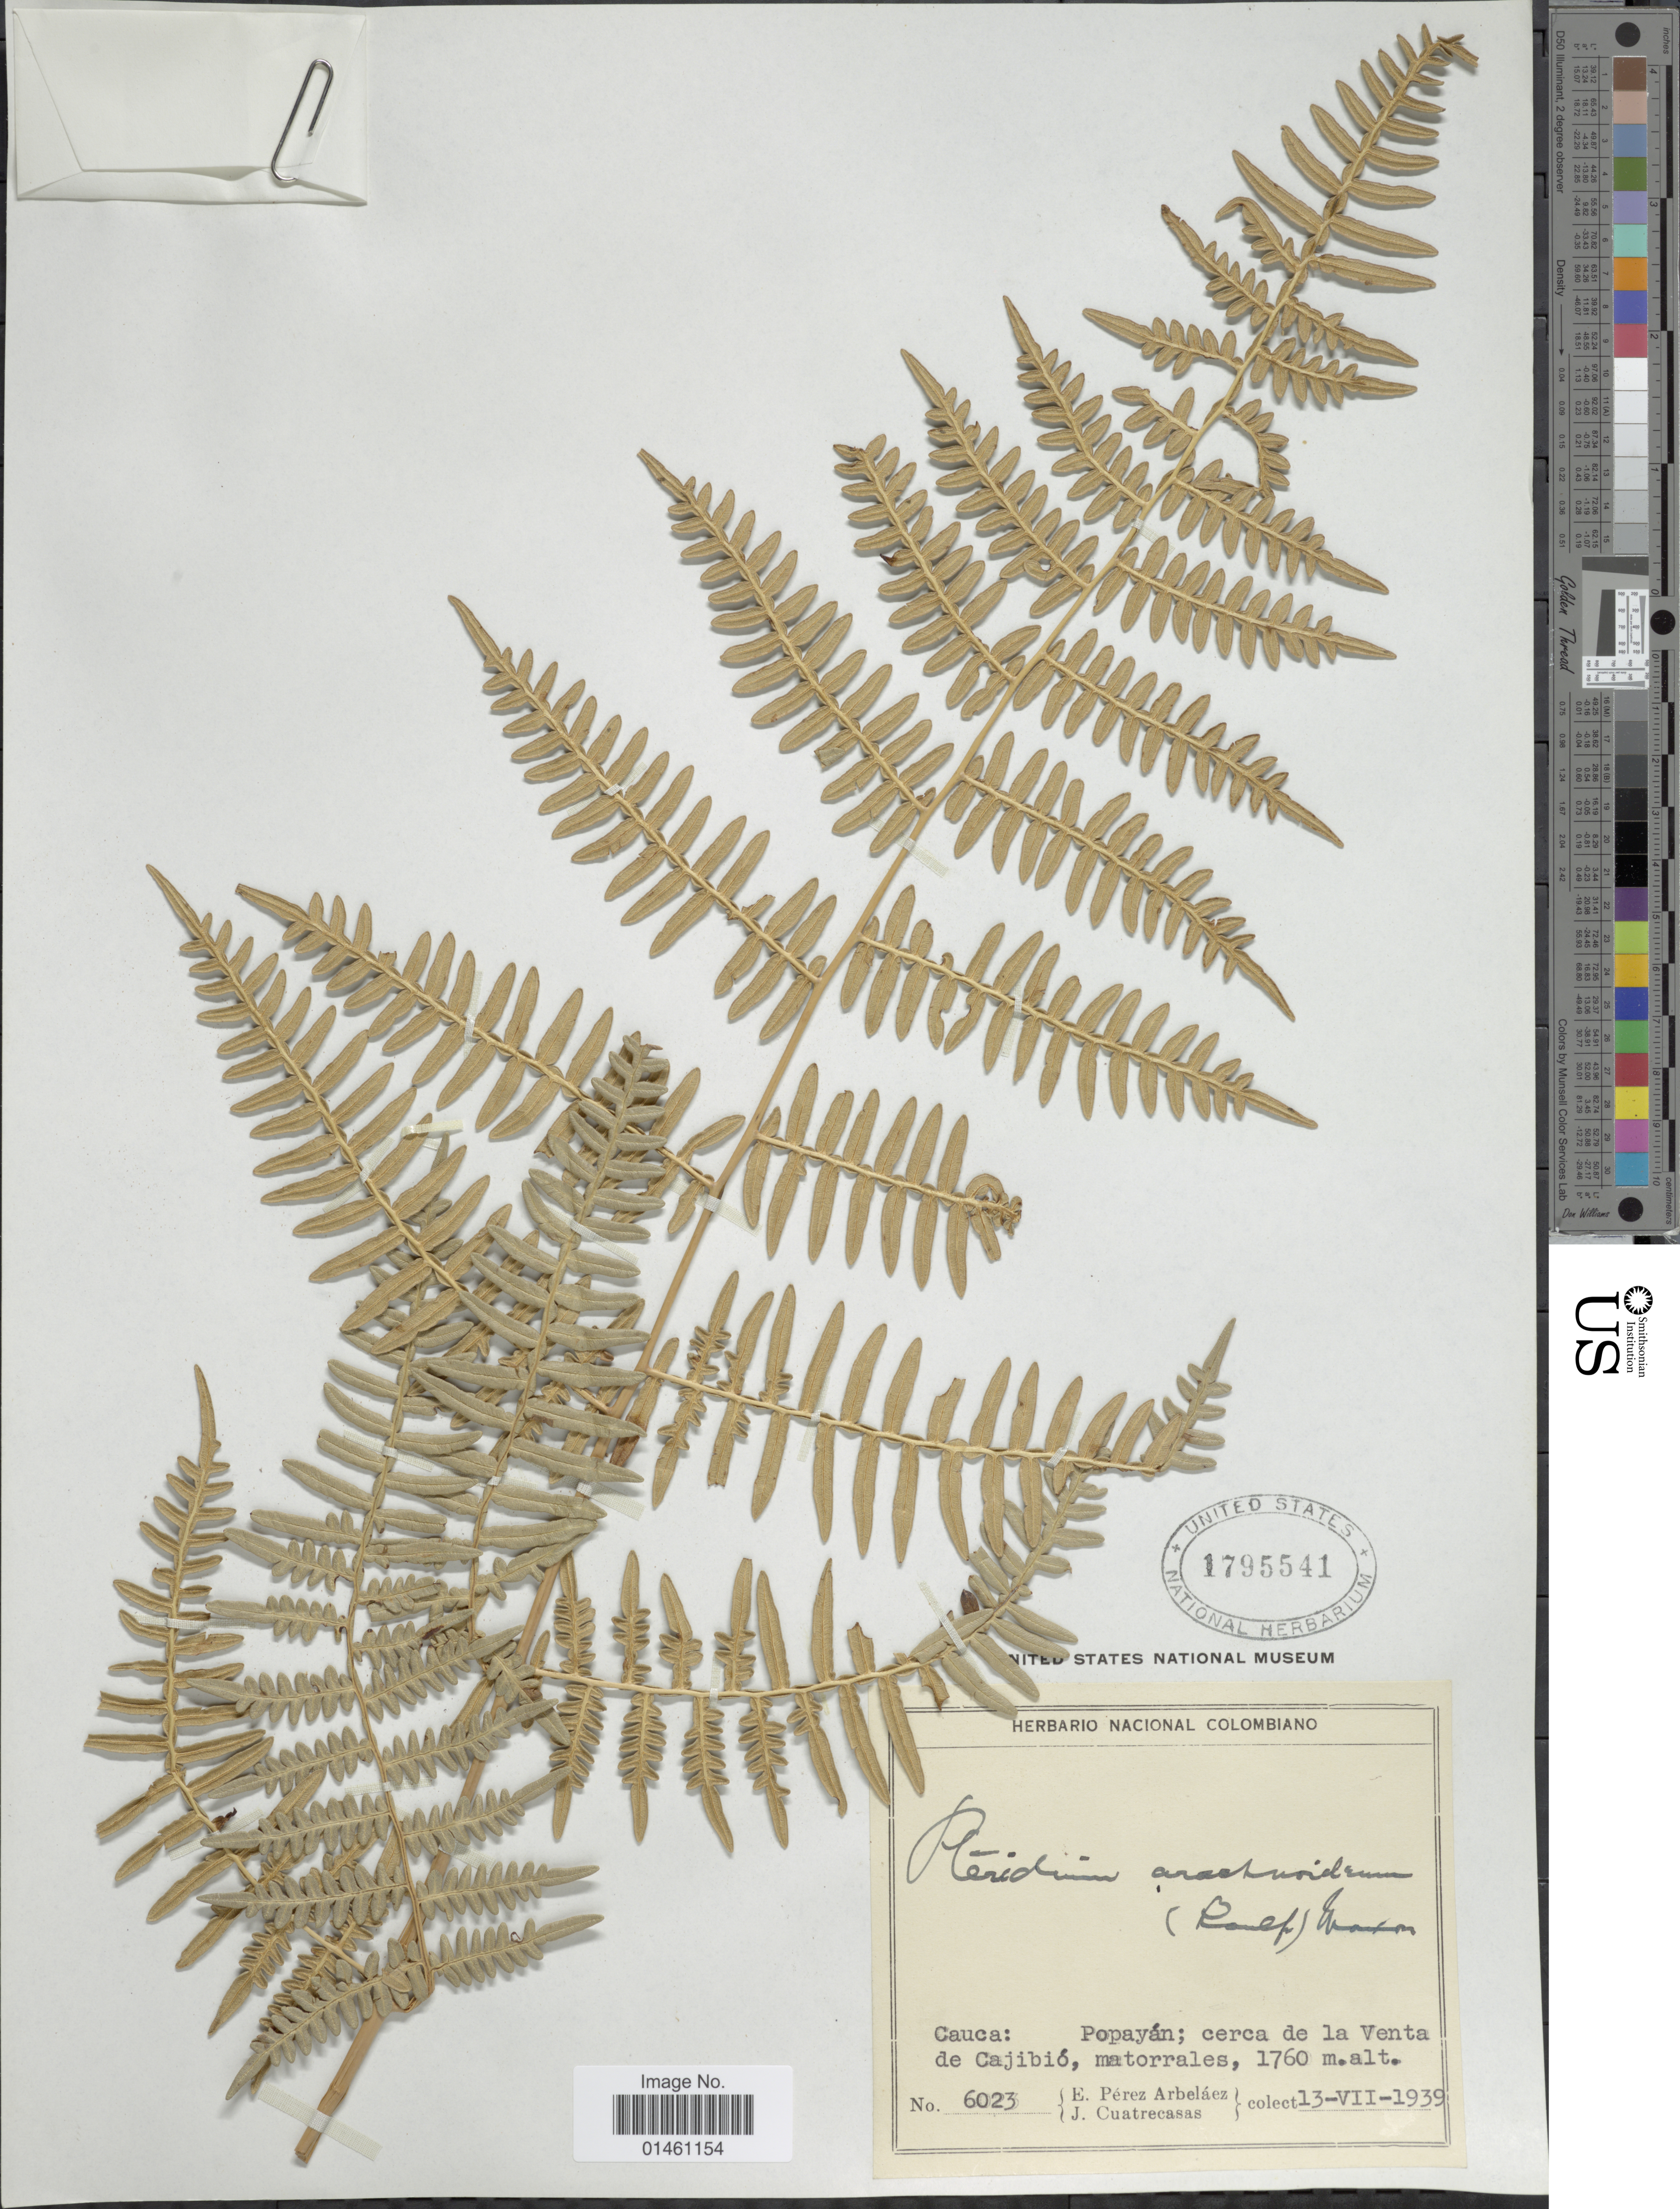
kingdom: Plantae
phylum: Tracheophyta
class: Polypodiopsida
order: Polypodiales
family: Dennstaedtiaceae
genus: Pteridium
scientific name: Pteridium aquilinum var. arachnoideum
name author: (Kaulf.) Herter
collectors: E. Pérez Arbeláez & J. Cuatrecasas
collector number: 6023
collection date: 1939-07-13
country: Colombia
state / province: Cauca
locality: Cauca: Popayán; cerca de la Venta de Cajibió, matorrales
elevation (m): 1760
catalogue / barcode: US 1795541